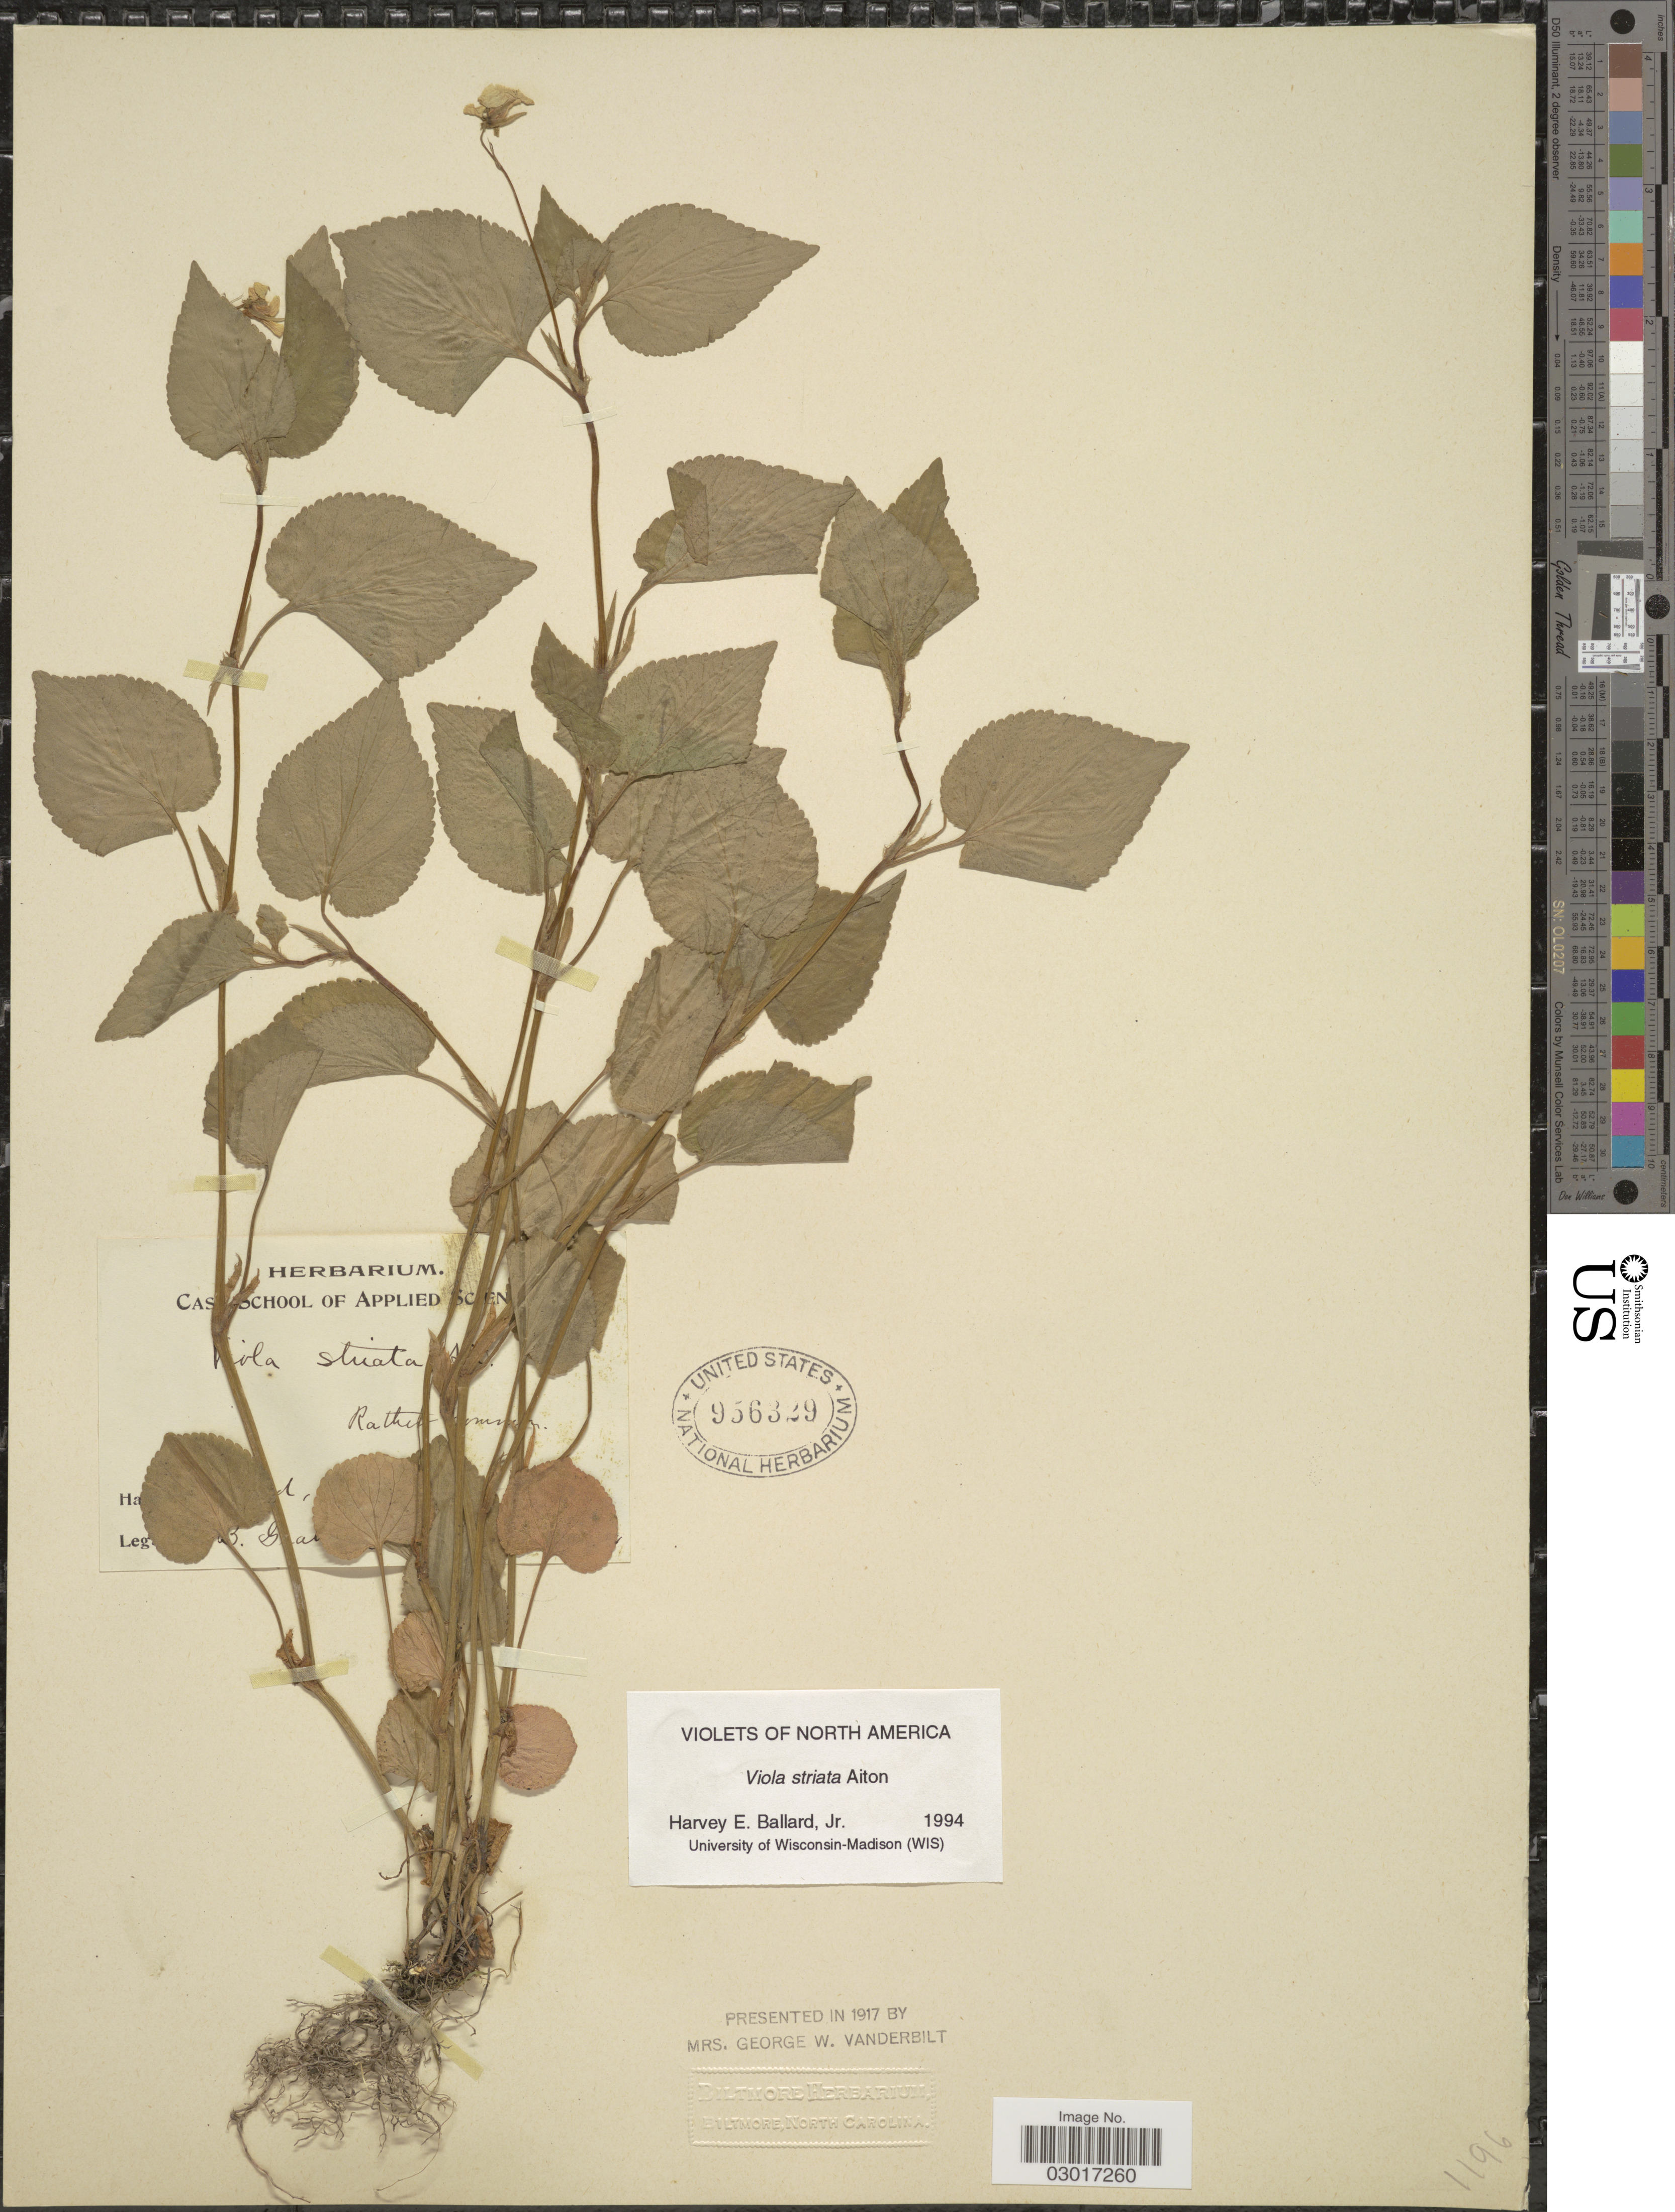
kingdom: Plantae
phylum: Tracheophyta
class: Magnoliopsida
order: Malpighiales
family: Violaceae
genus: Viola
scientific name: Viola striata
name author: Aiton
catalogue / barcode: US 956329